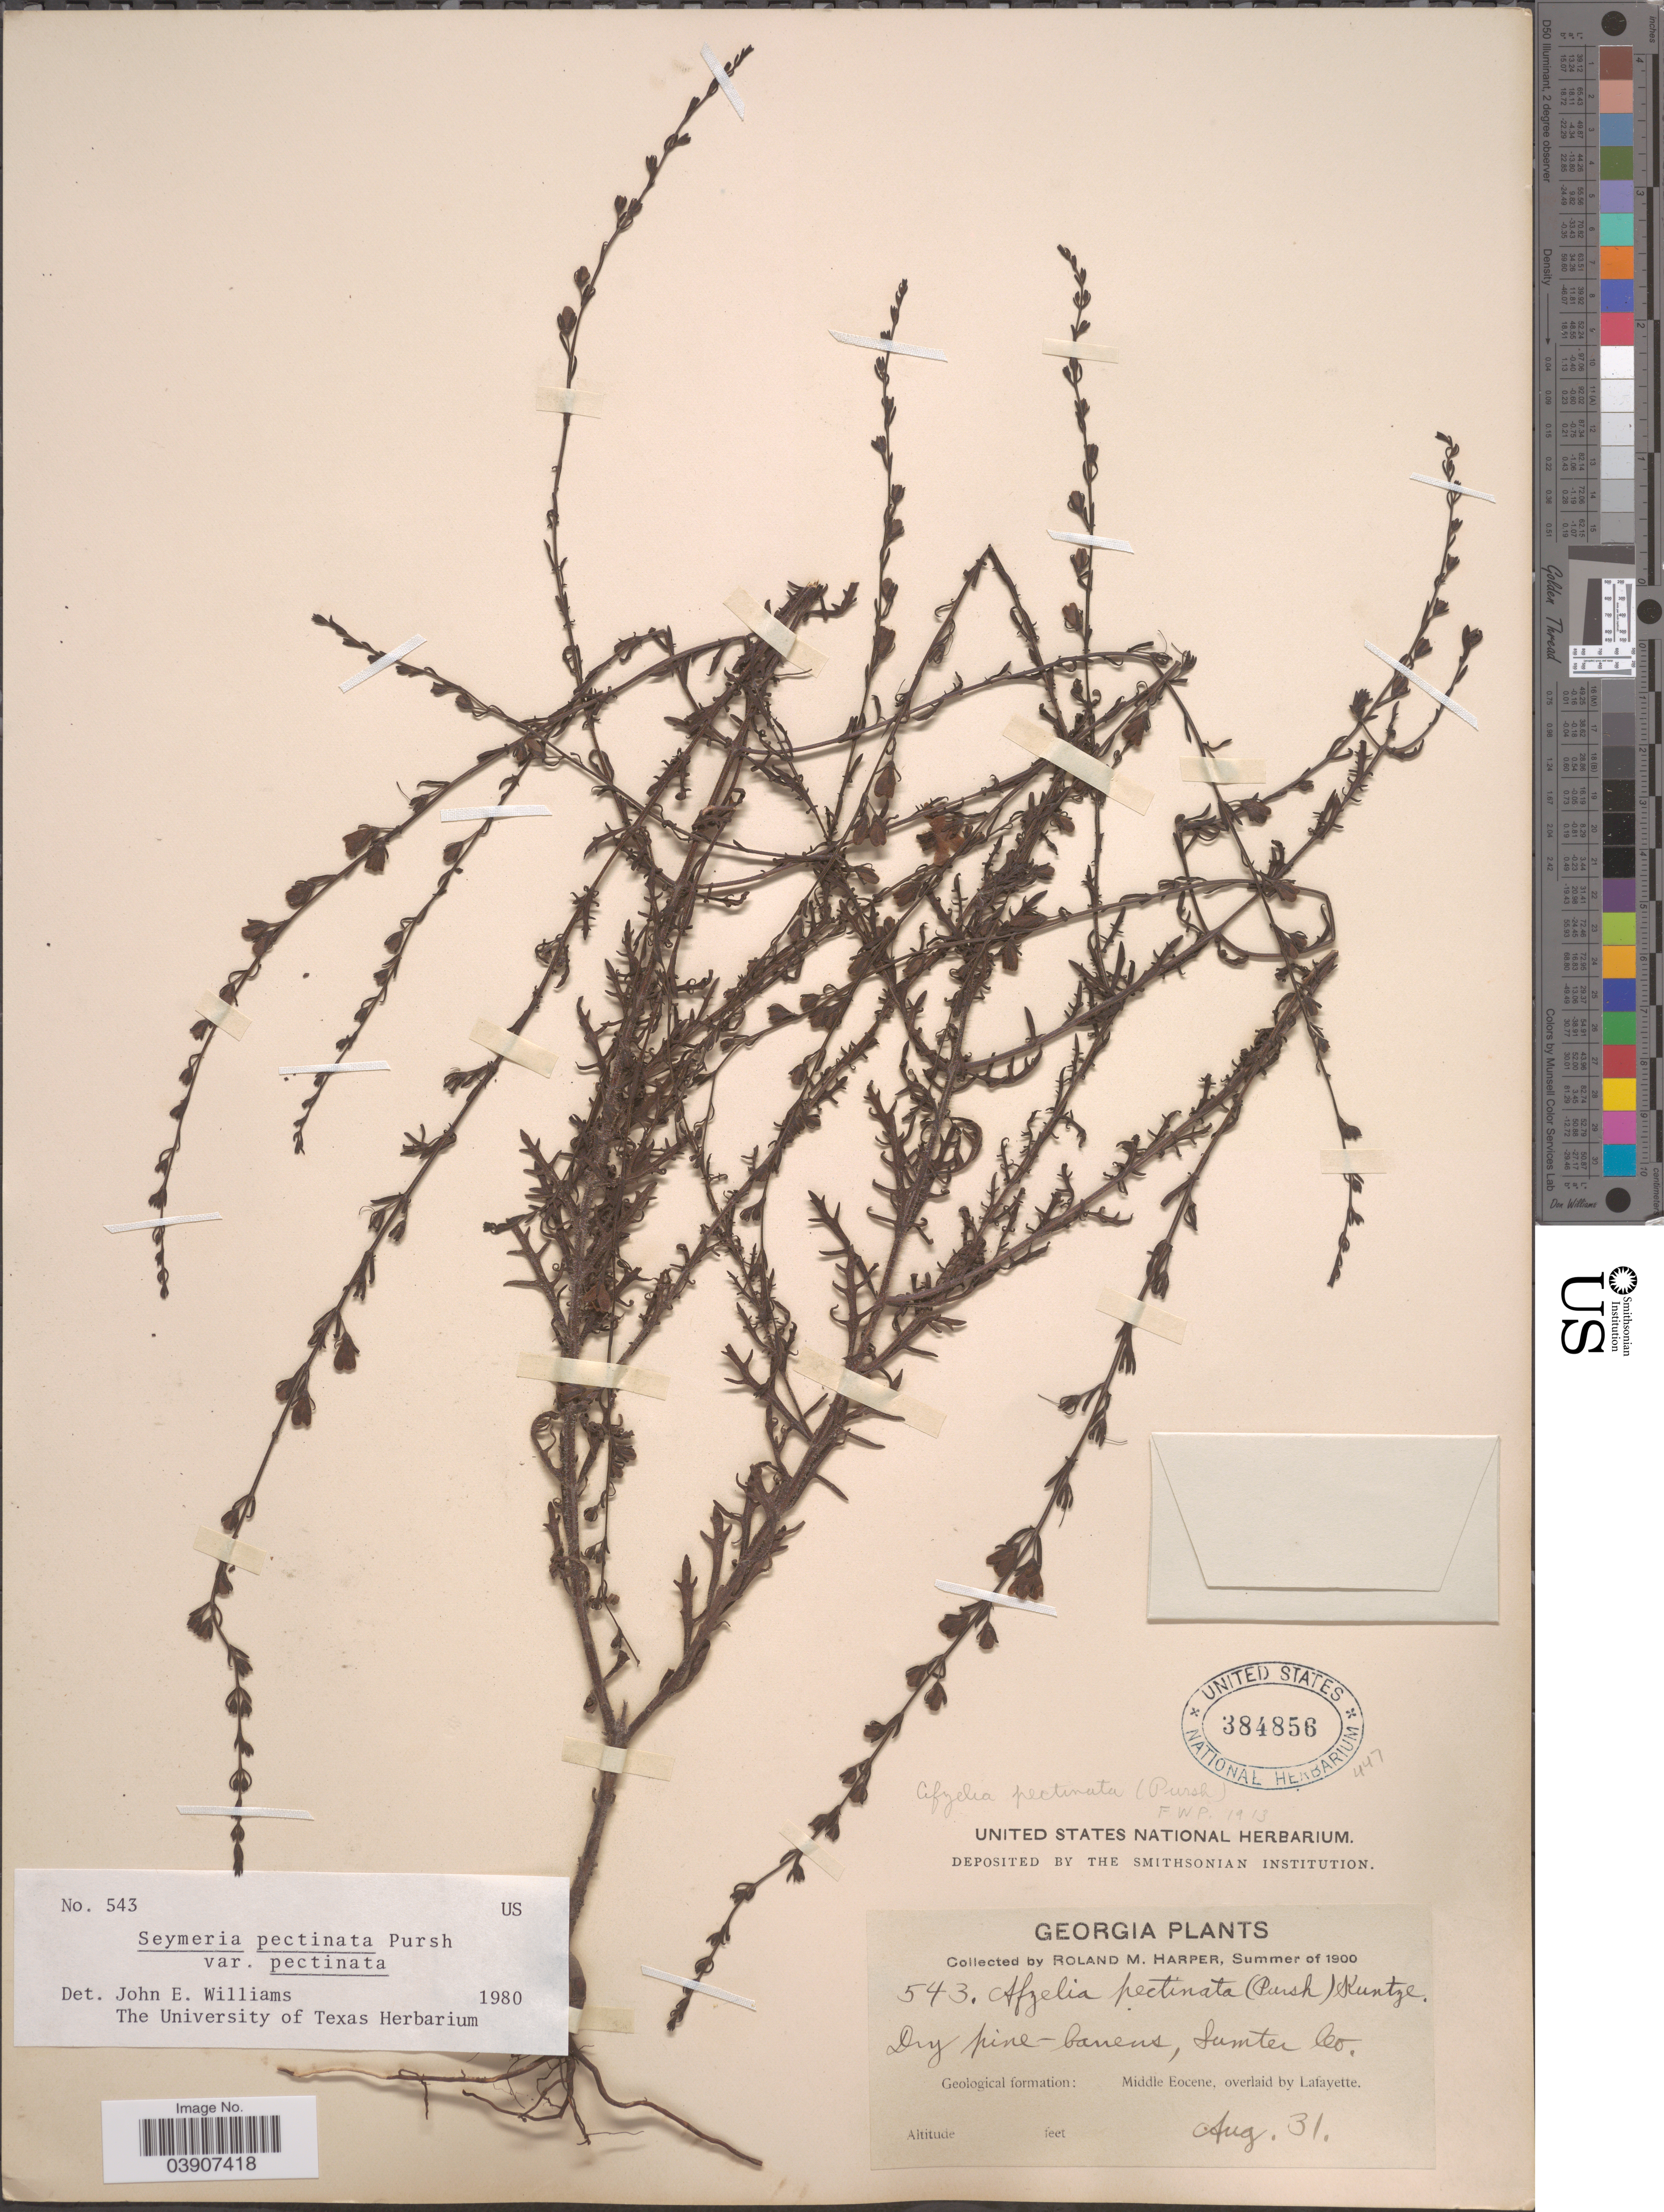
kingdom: Plantae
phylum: Tracheophyta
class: Magnoliopsida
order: Lamiales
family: Orobanchaceae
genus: Seymeria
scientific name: Seymeria pectinata var. pectinata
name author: Pursh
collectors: R. M. Harper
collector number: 543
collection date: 1900-08-31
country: United States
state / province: Georgia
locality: Sumter Co. Geological formation: Middle Eocone, overlaid by Lafayette.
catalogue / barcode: US 384856